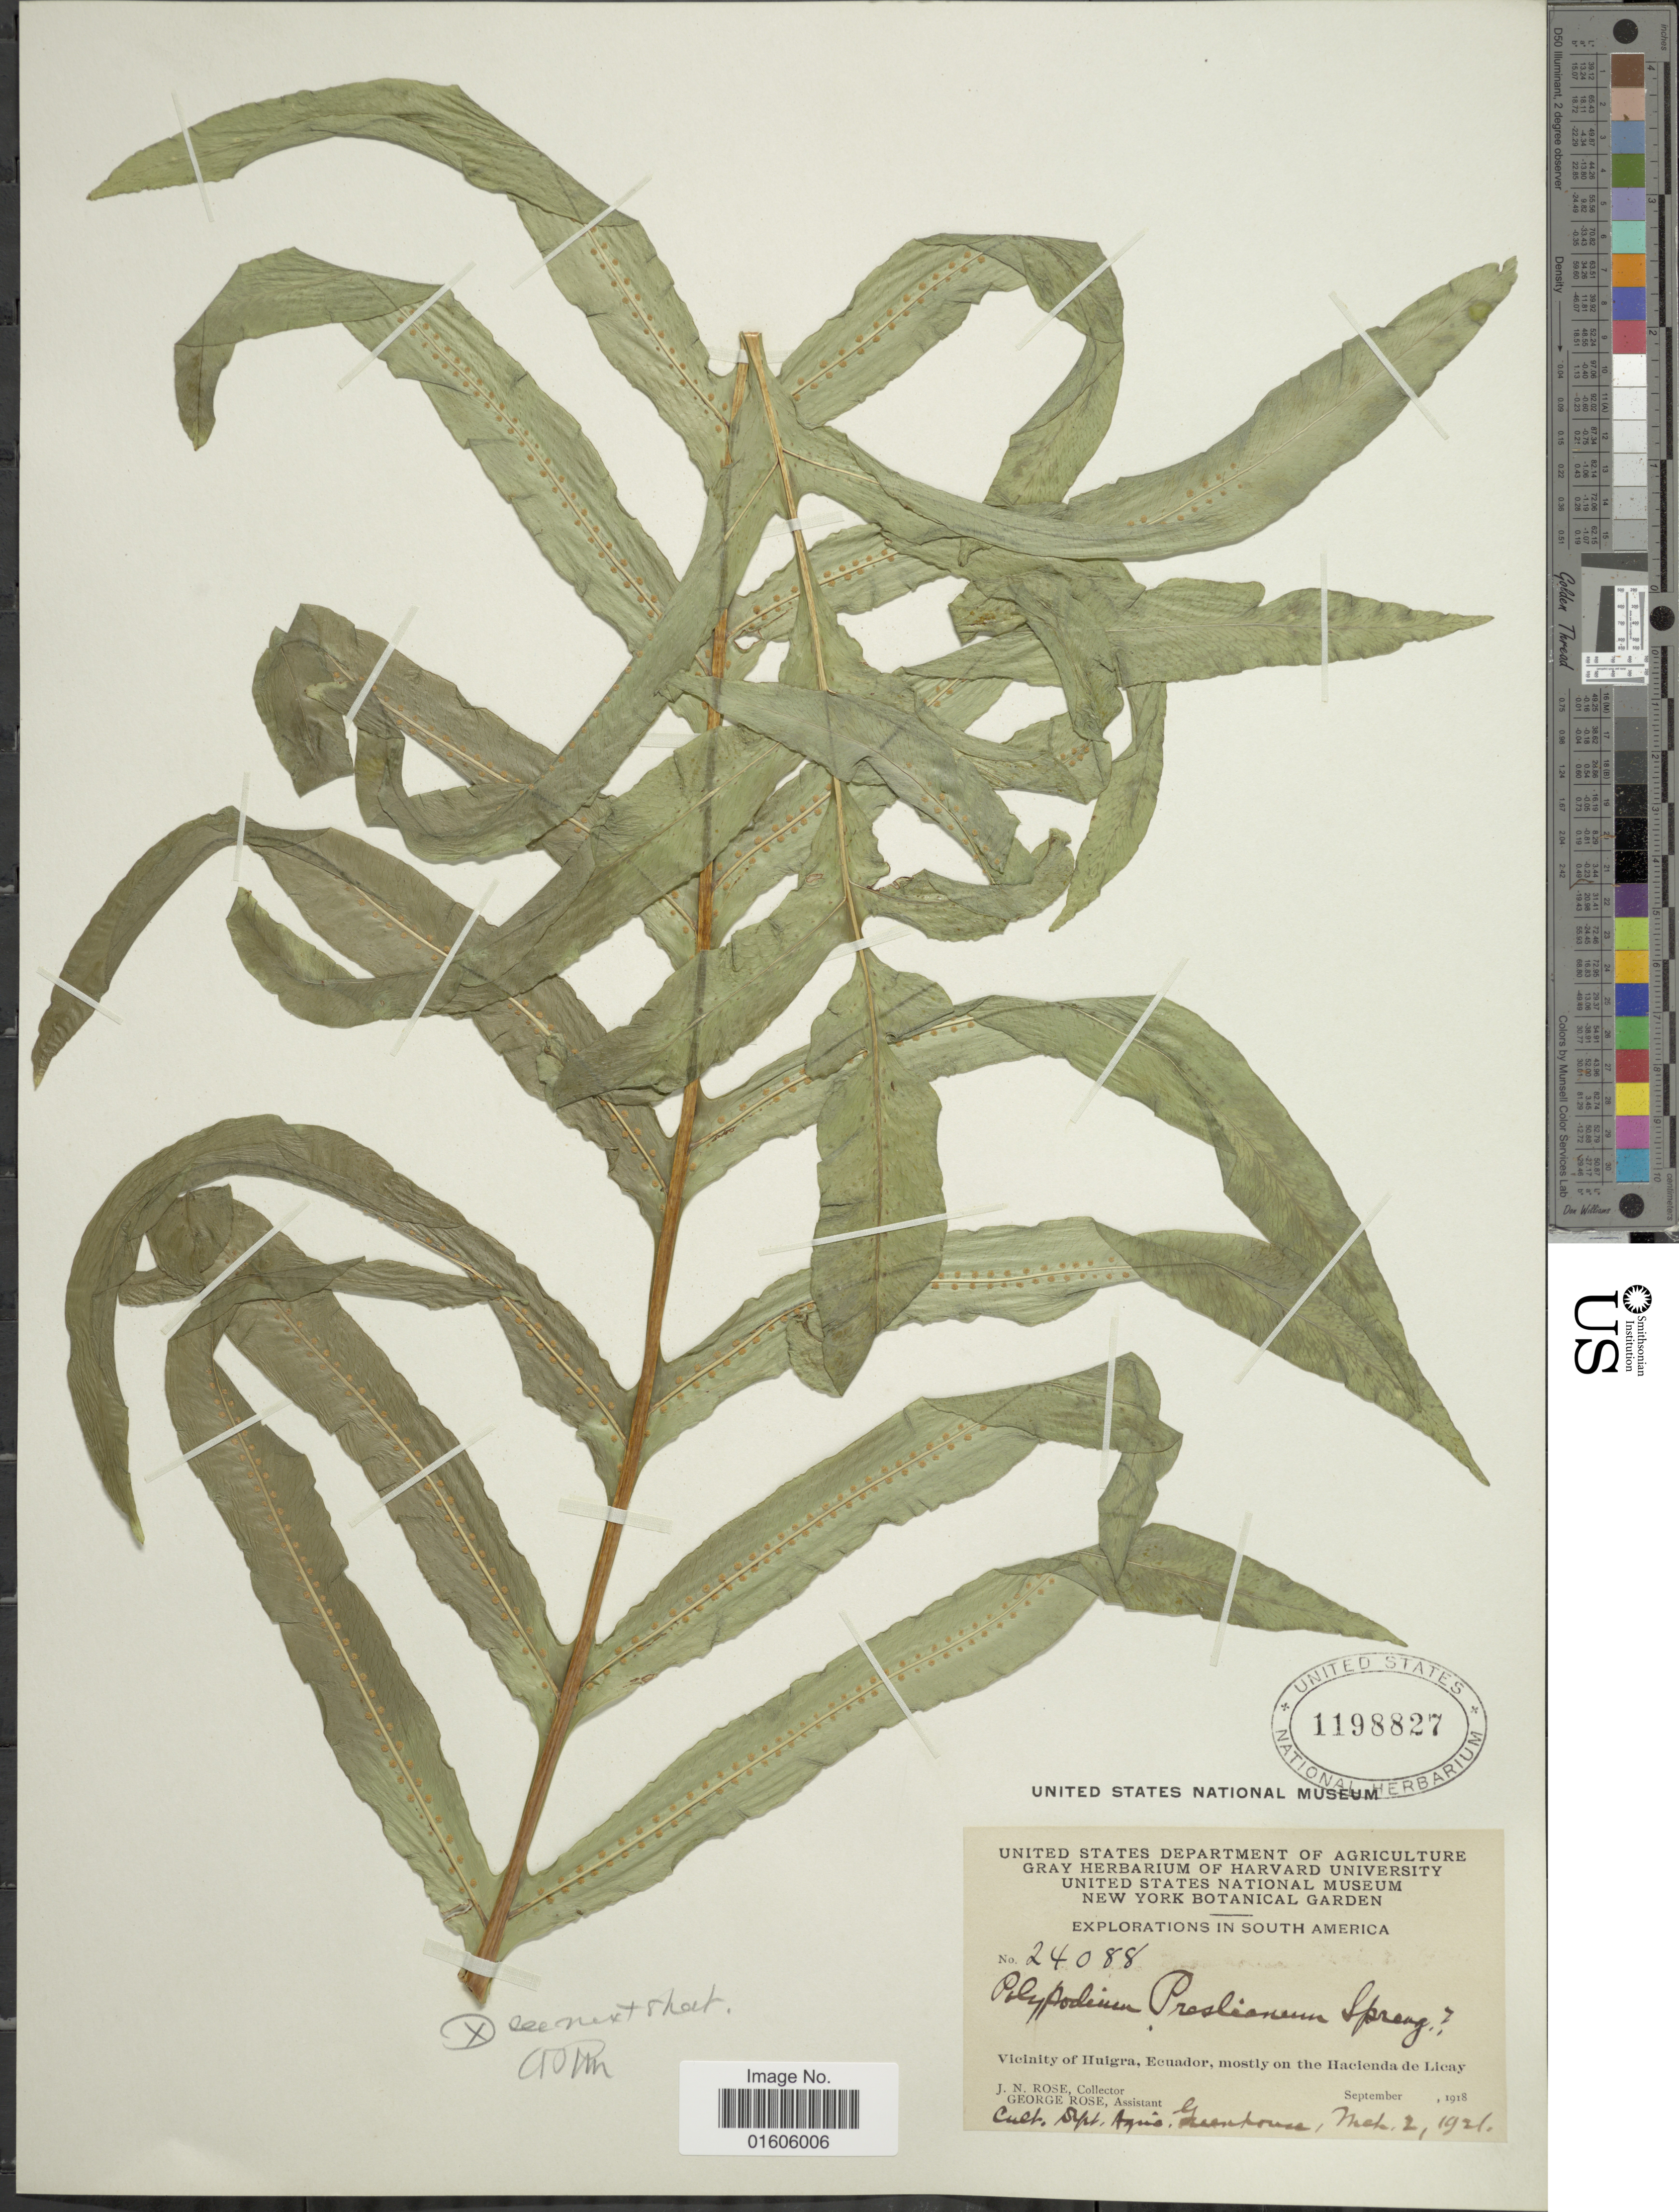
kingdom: Plantae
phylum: Tracheophyta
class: Polypodiopsida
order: Polypodiales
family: Polypodiaceae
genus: Serpocaulon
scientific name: Serpocaulon attenuatum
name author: (Humb. & Bonpl. ex Willd.) A.R. Sm.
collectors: J. N. Rose & G. Rose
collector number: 24088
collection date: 1921-03-02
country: Ecuador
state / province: Chimborazo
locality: Cult. Dept. Agric. Greenhouse.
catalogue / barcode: US 1198827